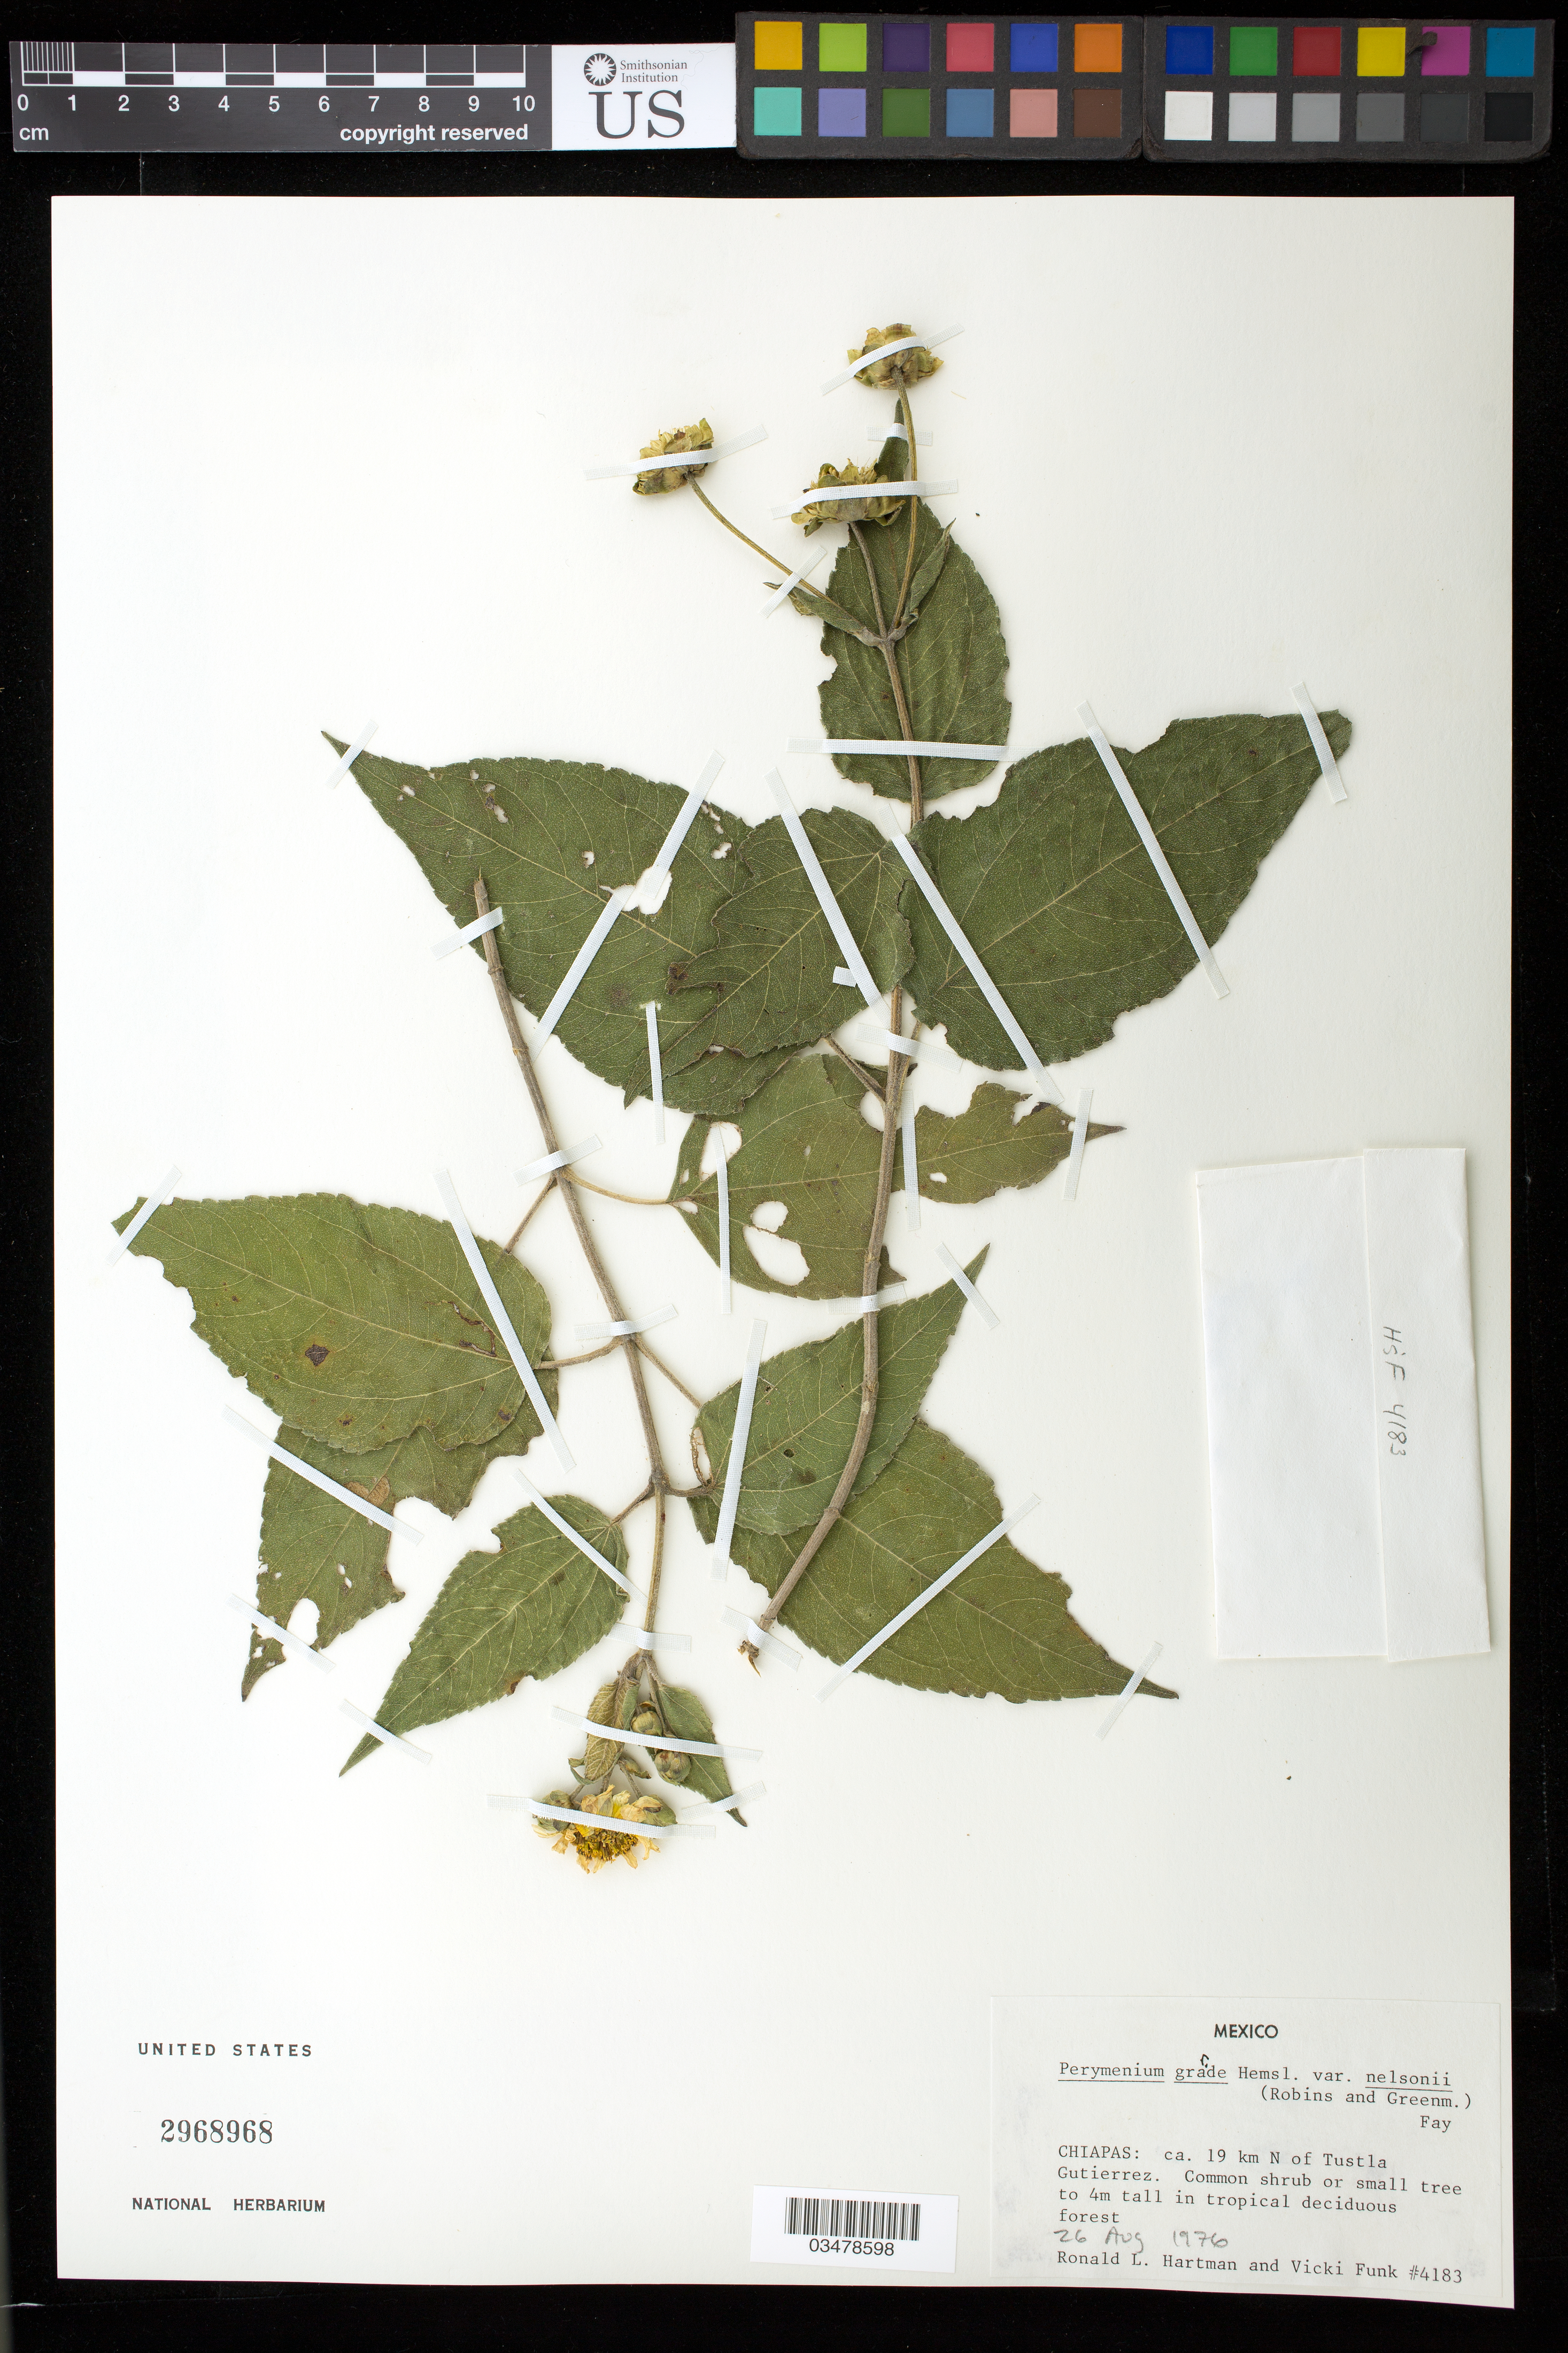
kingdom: Plantae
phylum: Tracheophyta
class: Magnoliopsida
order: Asterales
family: Asteraceae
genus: Perymenium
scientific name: Perymenium grande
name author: Hemsl.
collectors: R. L. Hartman & V. Funk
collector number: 4183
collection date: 1976-08-26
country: Mexico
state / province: Chiapas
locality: Ca. 19 km N of Tustla Gutierrez.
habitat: Tropical deciduous forest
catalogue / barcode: US 2968968